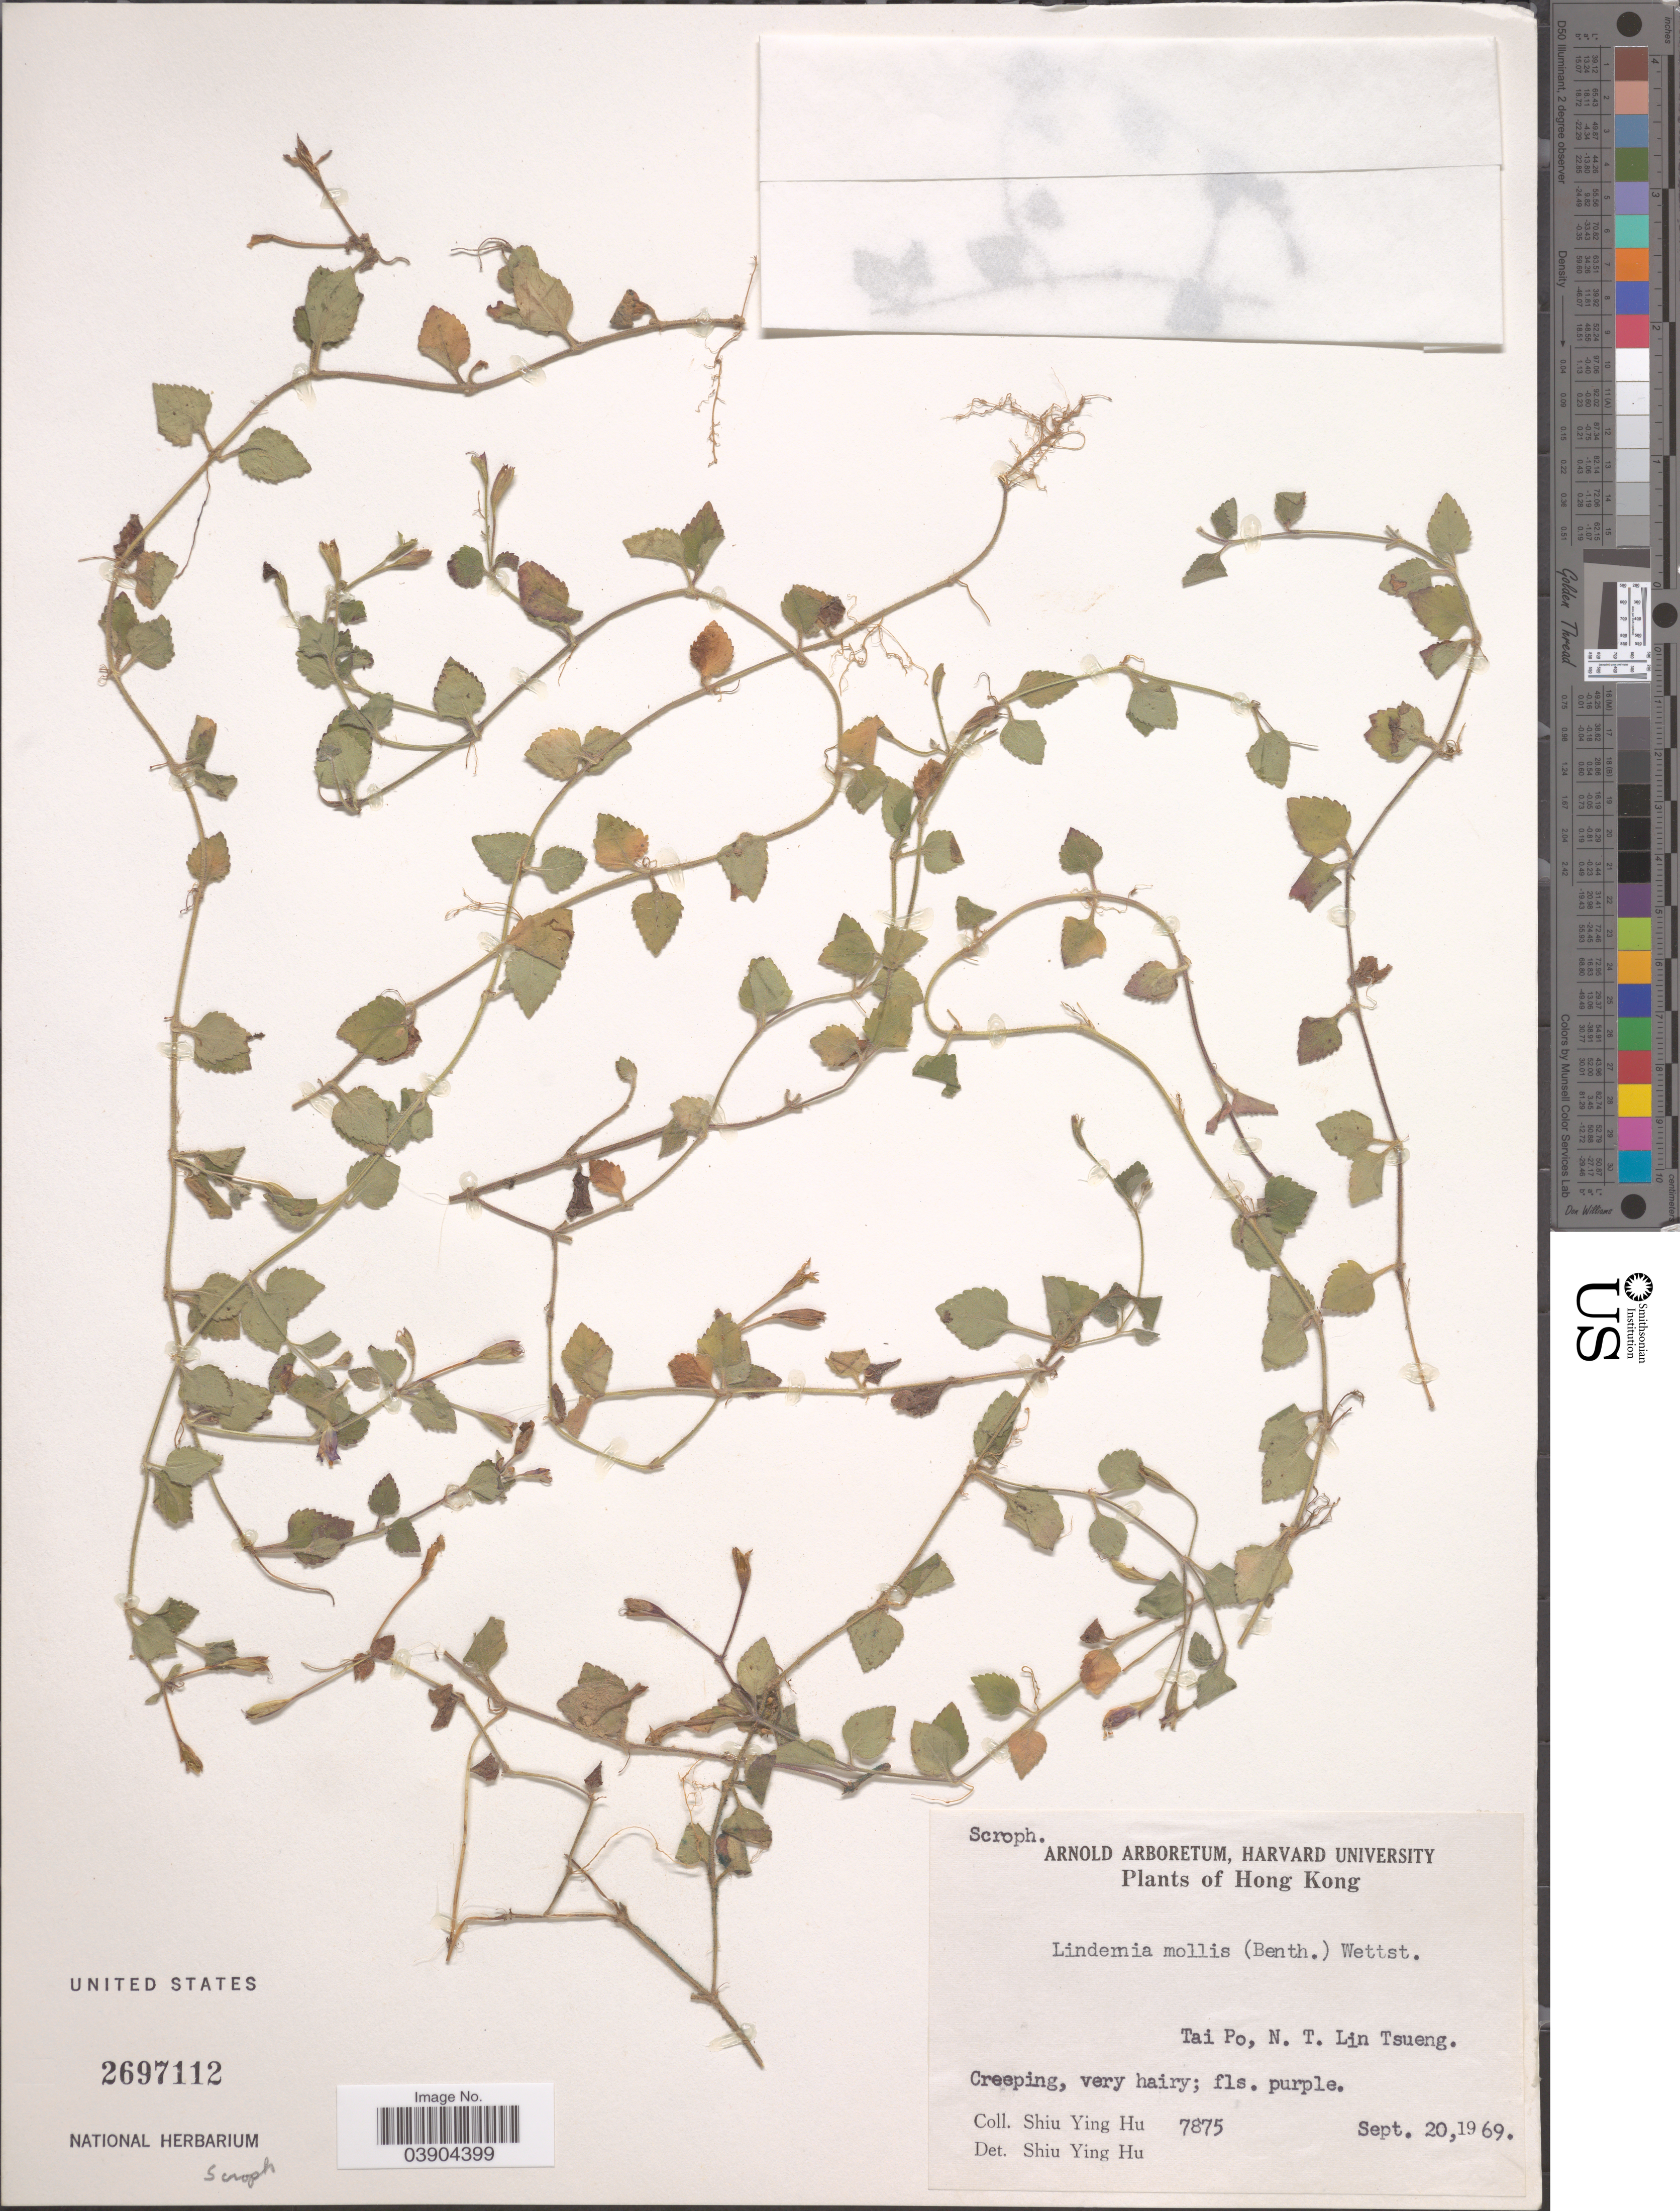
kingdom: Plantae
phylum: Tracheophyta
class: Magnoliopsida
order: Lamiales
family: Linderniaceae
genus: Lindernia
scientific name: Lindernia mollis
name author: (Benth.) Wettst.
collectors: S. Y. Hu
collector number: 7875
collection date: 1969-09-20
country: China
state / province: Hong Kong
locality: Tai Po, N. T. Lin Tsueng.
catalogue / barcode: US 2697112